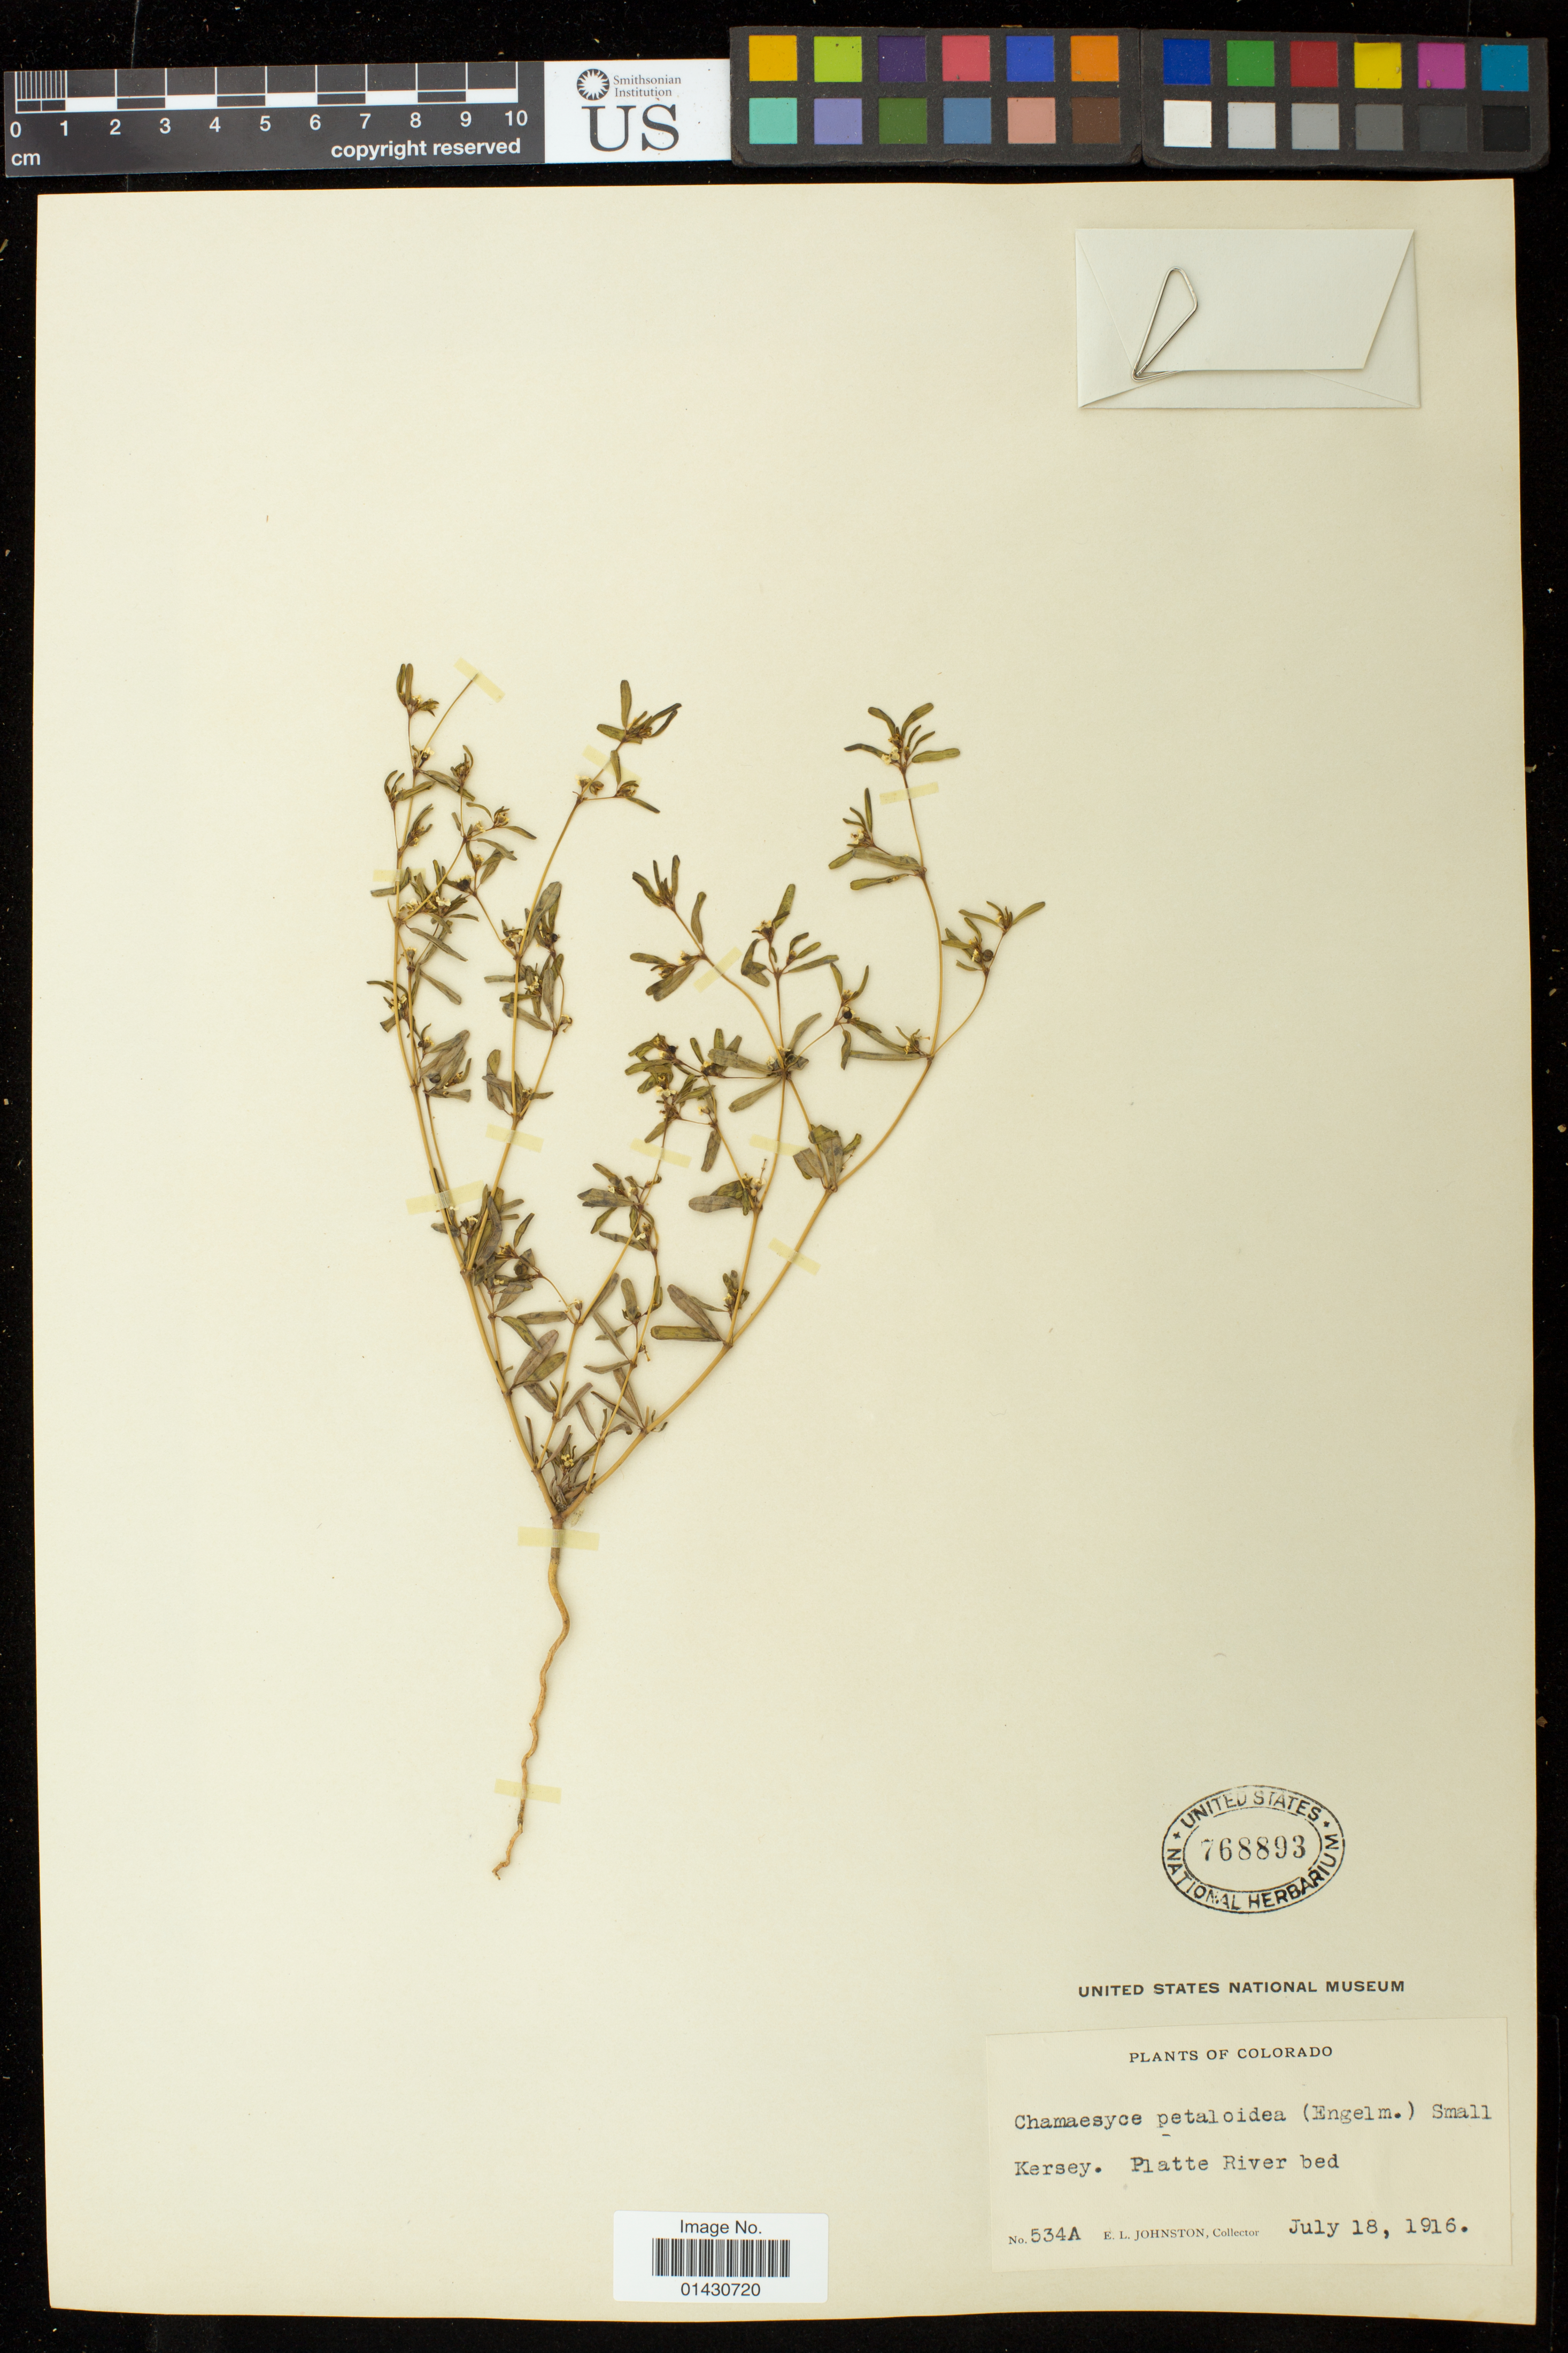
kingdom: Plantae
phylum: Tracheophyta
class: Magnoliopsida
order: Malpighiales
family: Euphorbiaceae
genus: Euphorbia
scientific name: Euphorbia missurica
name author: Raf.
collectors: E. L. Johnston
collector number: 534A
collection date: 1916-07-18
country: United States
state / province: Colorado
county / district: Weld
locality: Kersey. Platte River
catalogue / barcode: US 768893